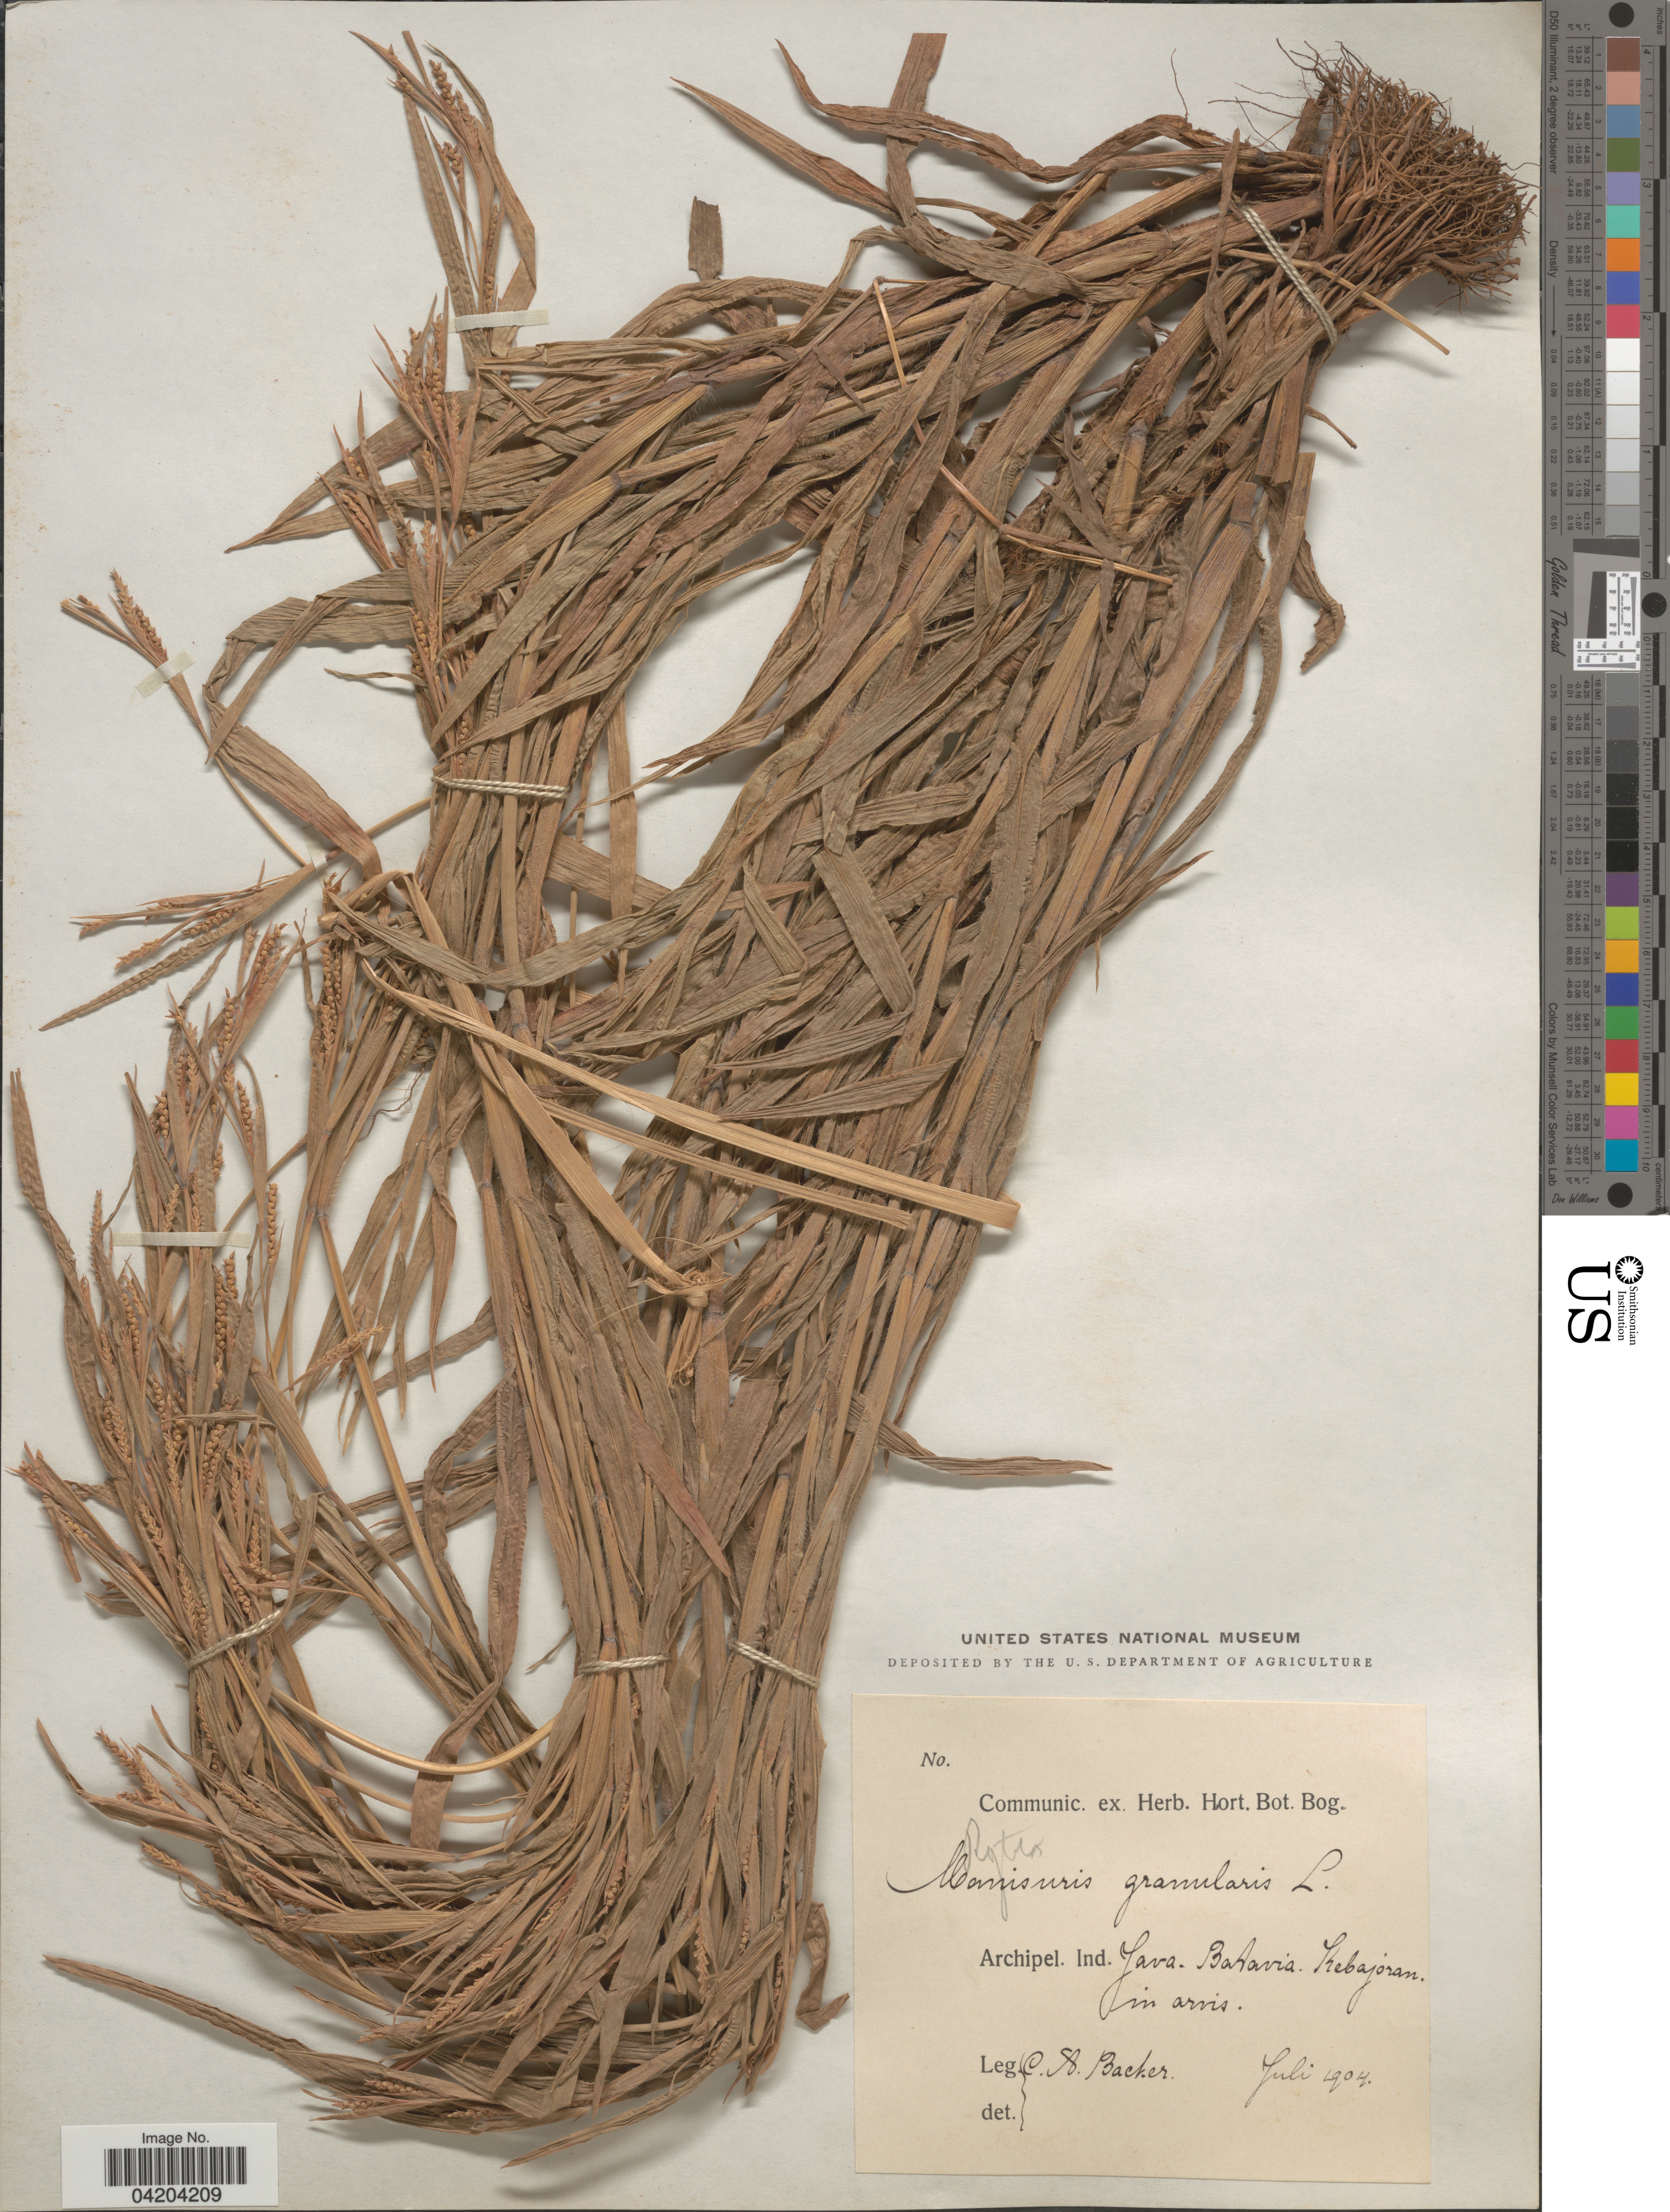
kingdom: Plantae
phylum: Tracheophyta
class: Liliopsida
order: Poales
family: Poaceae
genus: Mnesithea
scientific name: Mnesithea granularis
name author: (L.) de Koning & Sosef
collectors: C. A. Backer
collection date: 1904-07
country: Indonesia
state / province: Java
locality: Archipel. Ind. Batavia. Kebajoran.